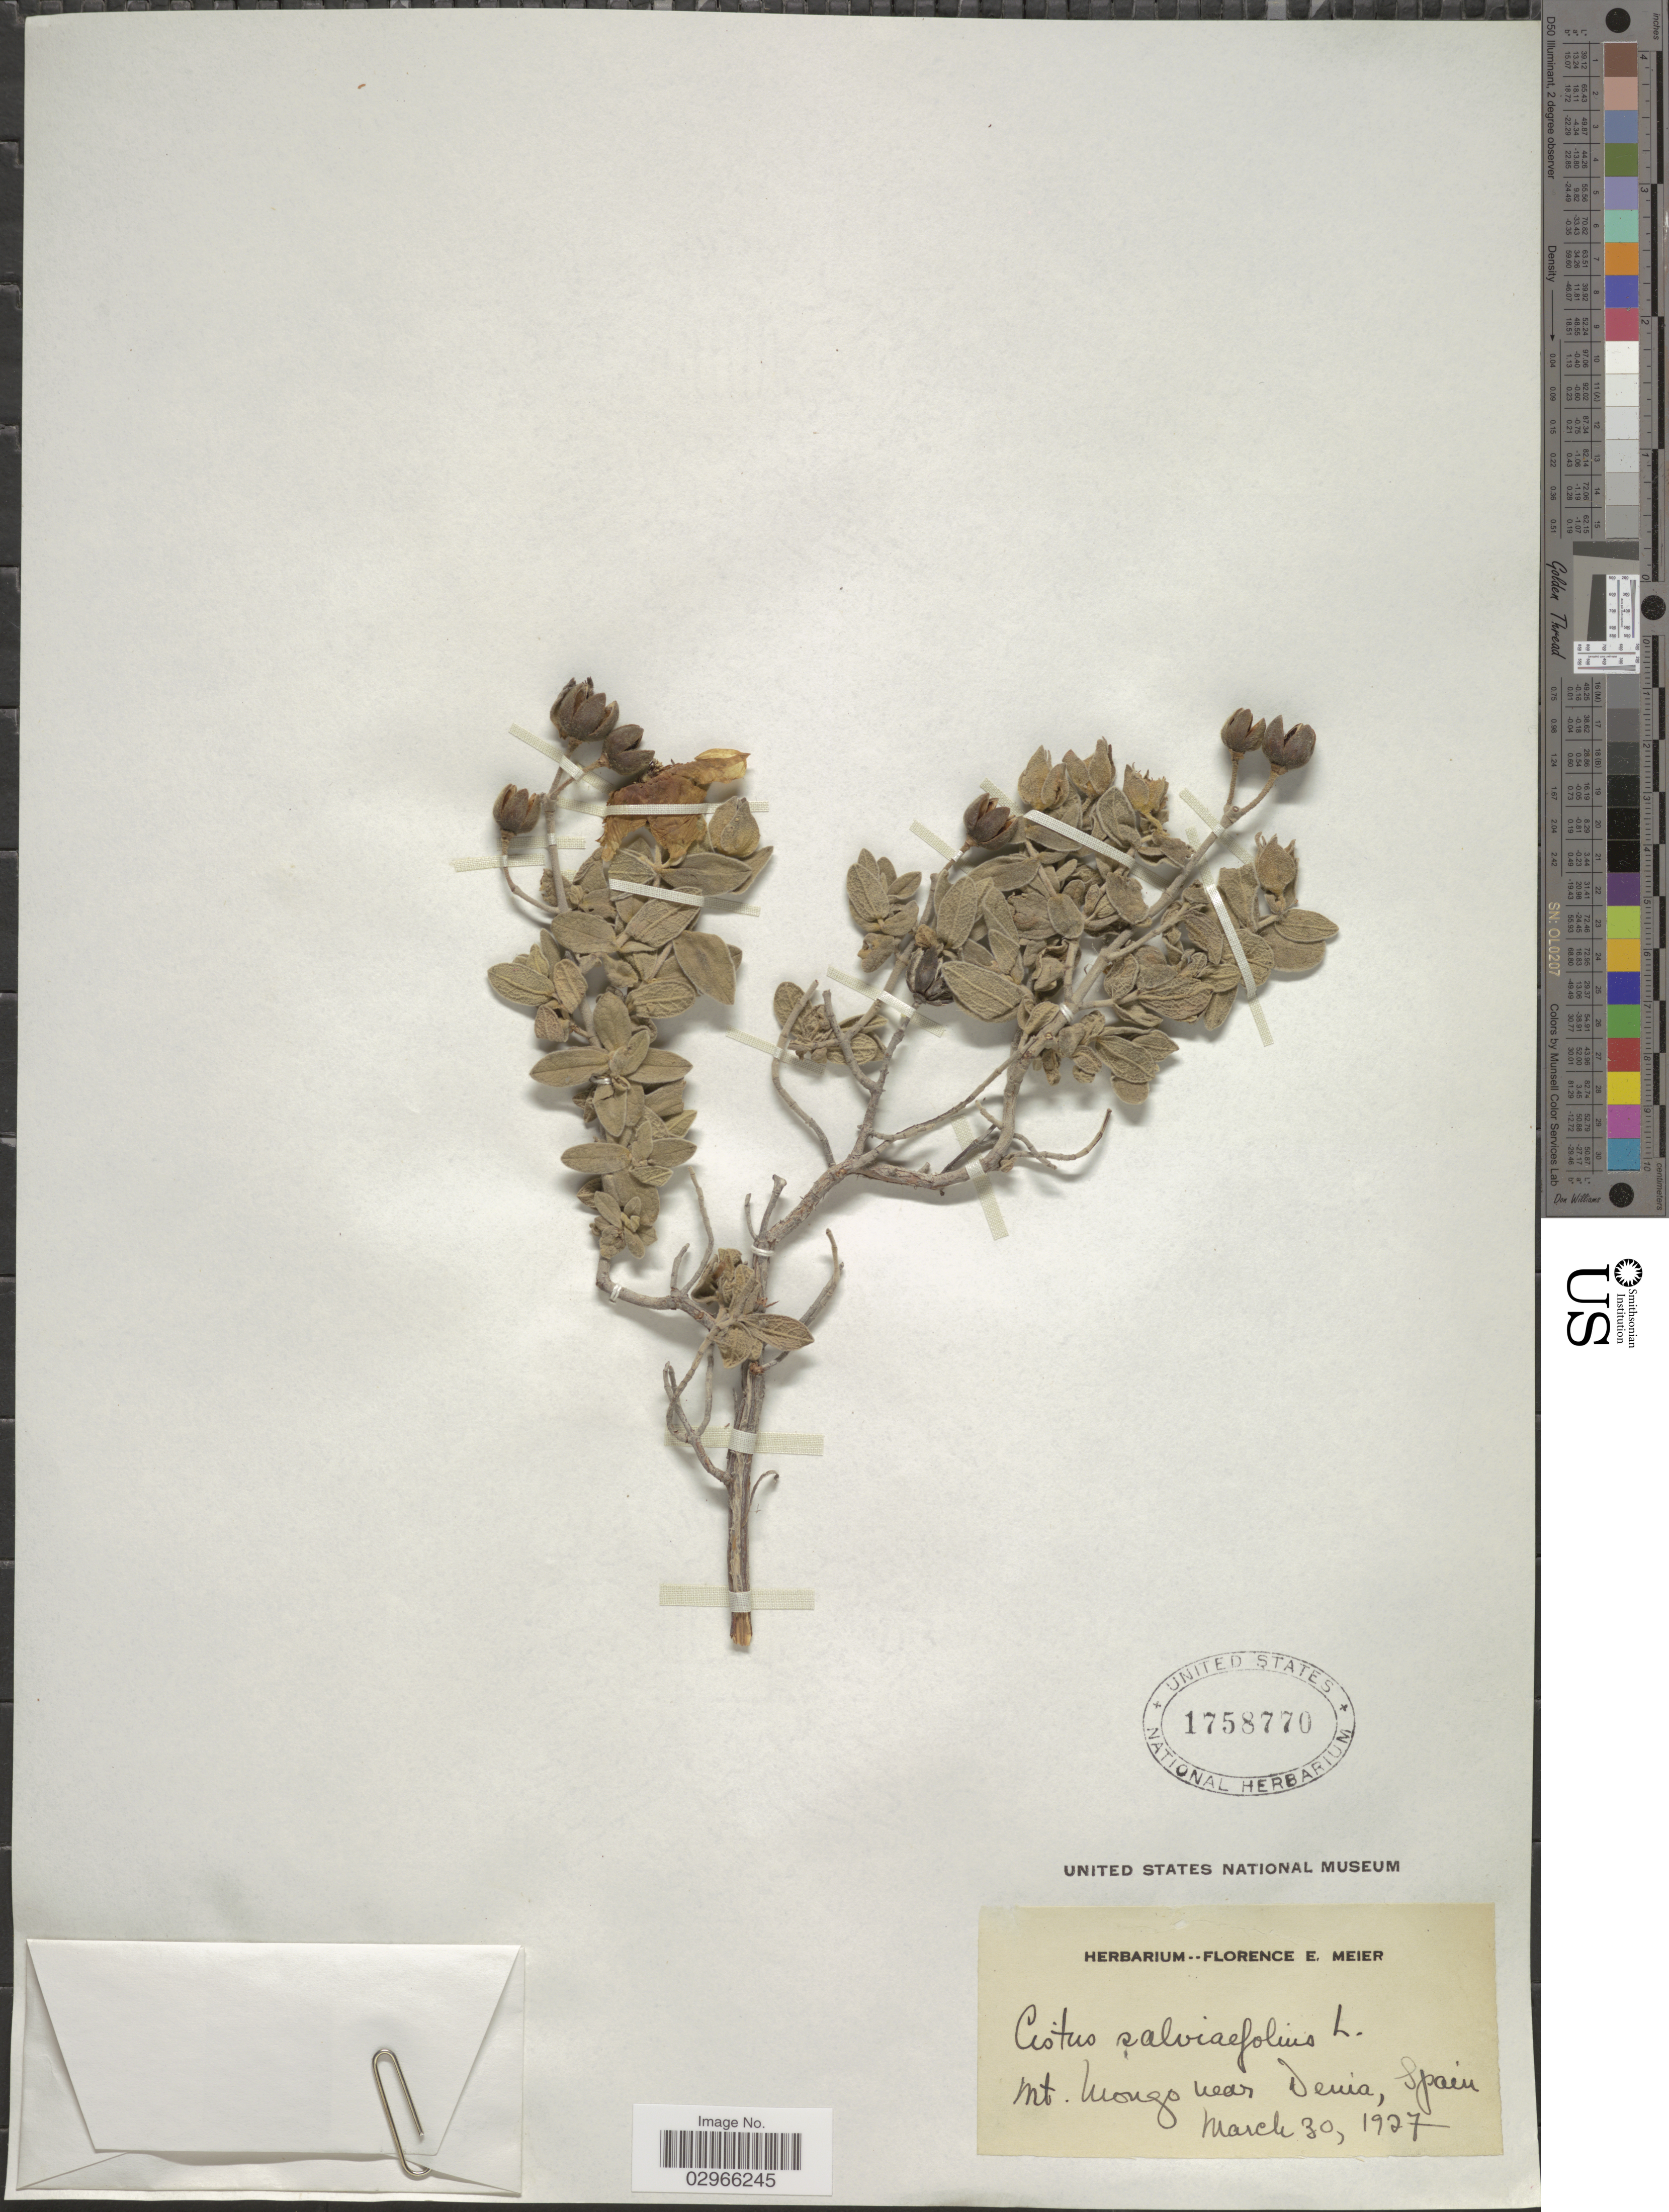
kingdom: Plantae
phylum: Tracheophyta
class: Magnoliopsida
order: Malvales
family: Cistaceae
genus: Cistus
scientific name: Cistus salviifolius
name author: L.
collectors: ex herb. Florence E. Meier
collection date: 1927-03-30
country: Spain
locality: Mt. Mongo near Denia.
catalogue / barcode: US 1758770